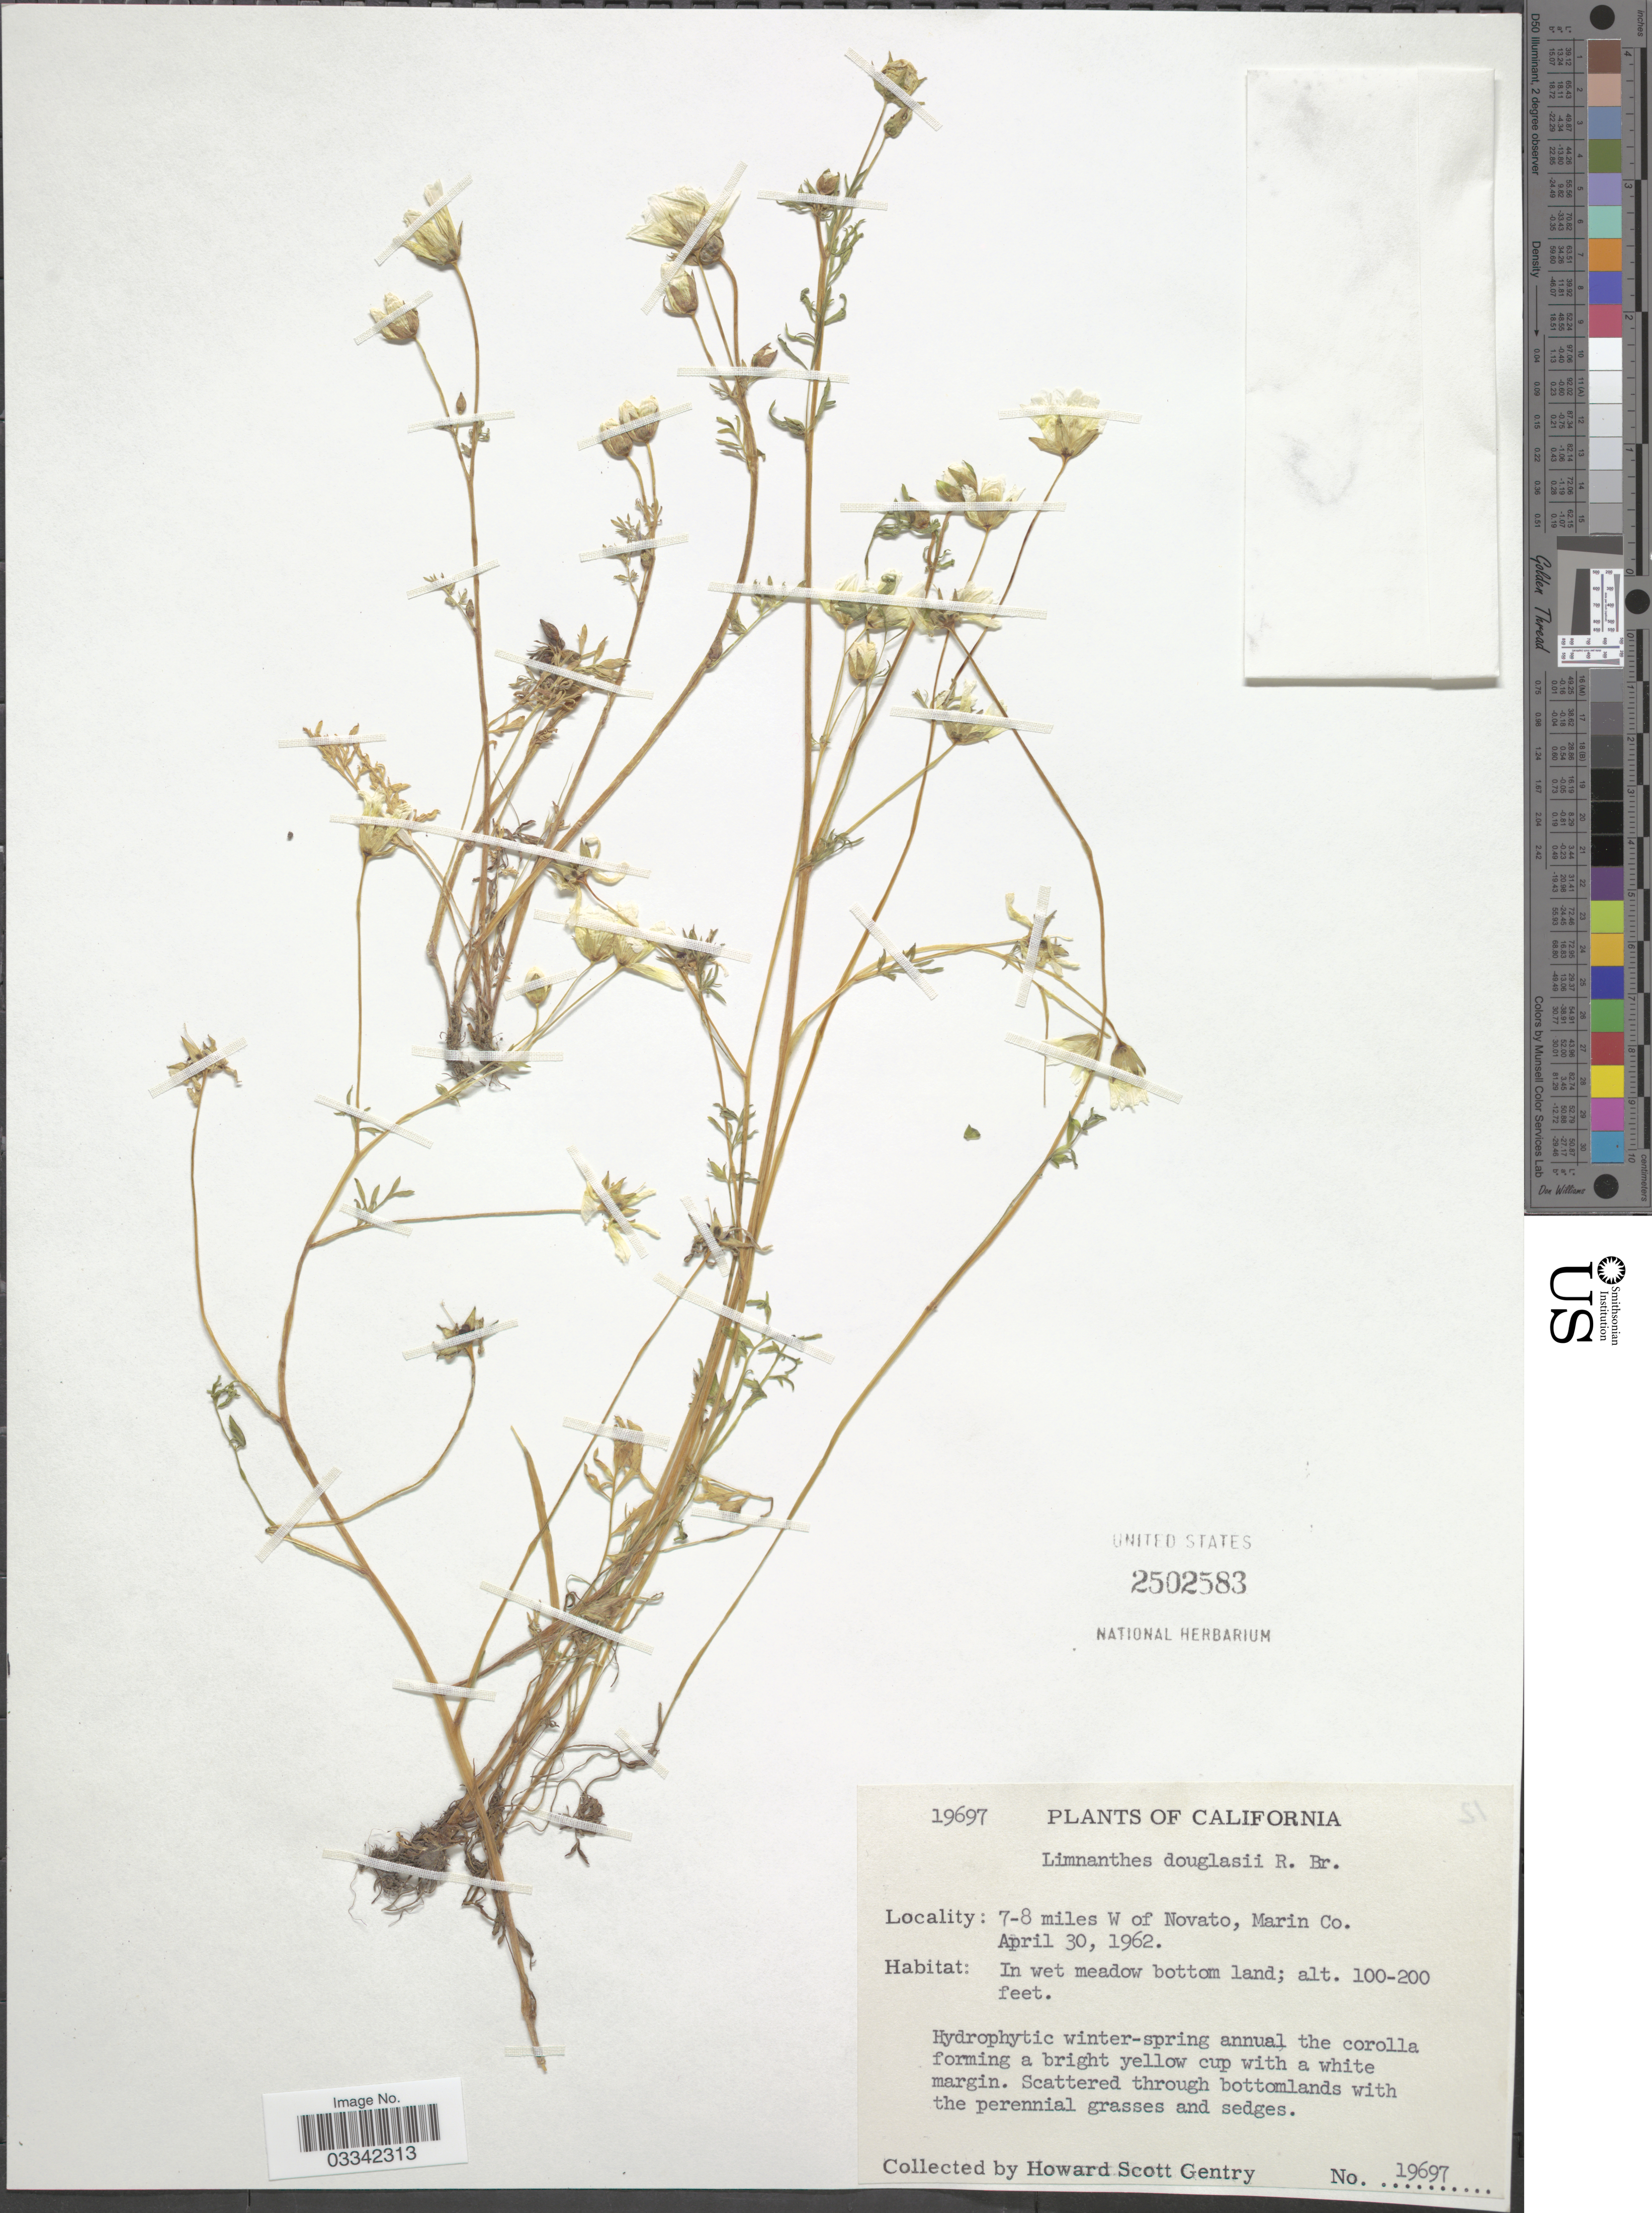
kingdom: Plantae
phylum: Tracheophyta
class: Magnoliopsida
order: Brassicales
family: Limnanthaceae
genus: Limnanthes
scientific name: Limnanthes douglasii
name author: R. Br.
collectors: H. S. Gentry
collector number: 19697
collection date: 1962-04-30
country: United States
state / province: California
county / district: Marin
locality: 7-8 miles W of Novato, Marin Co.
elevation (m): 30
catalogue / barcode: US 2502583